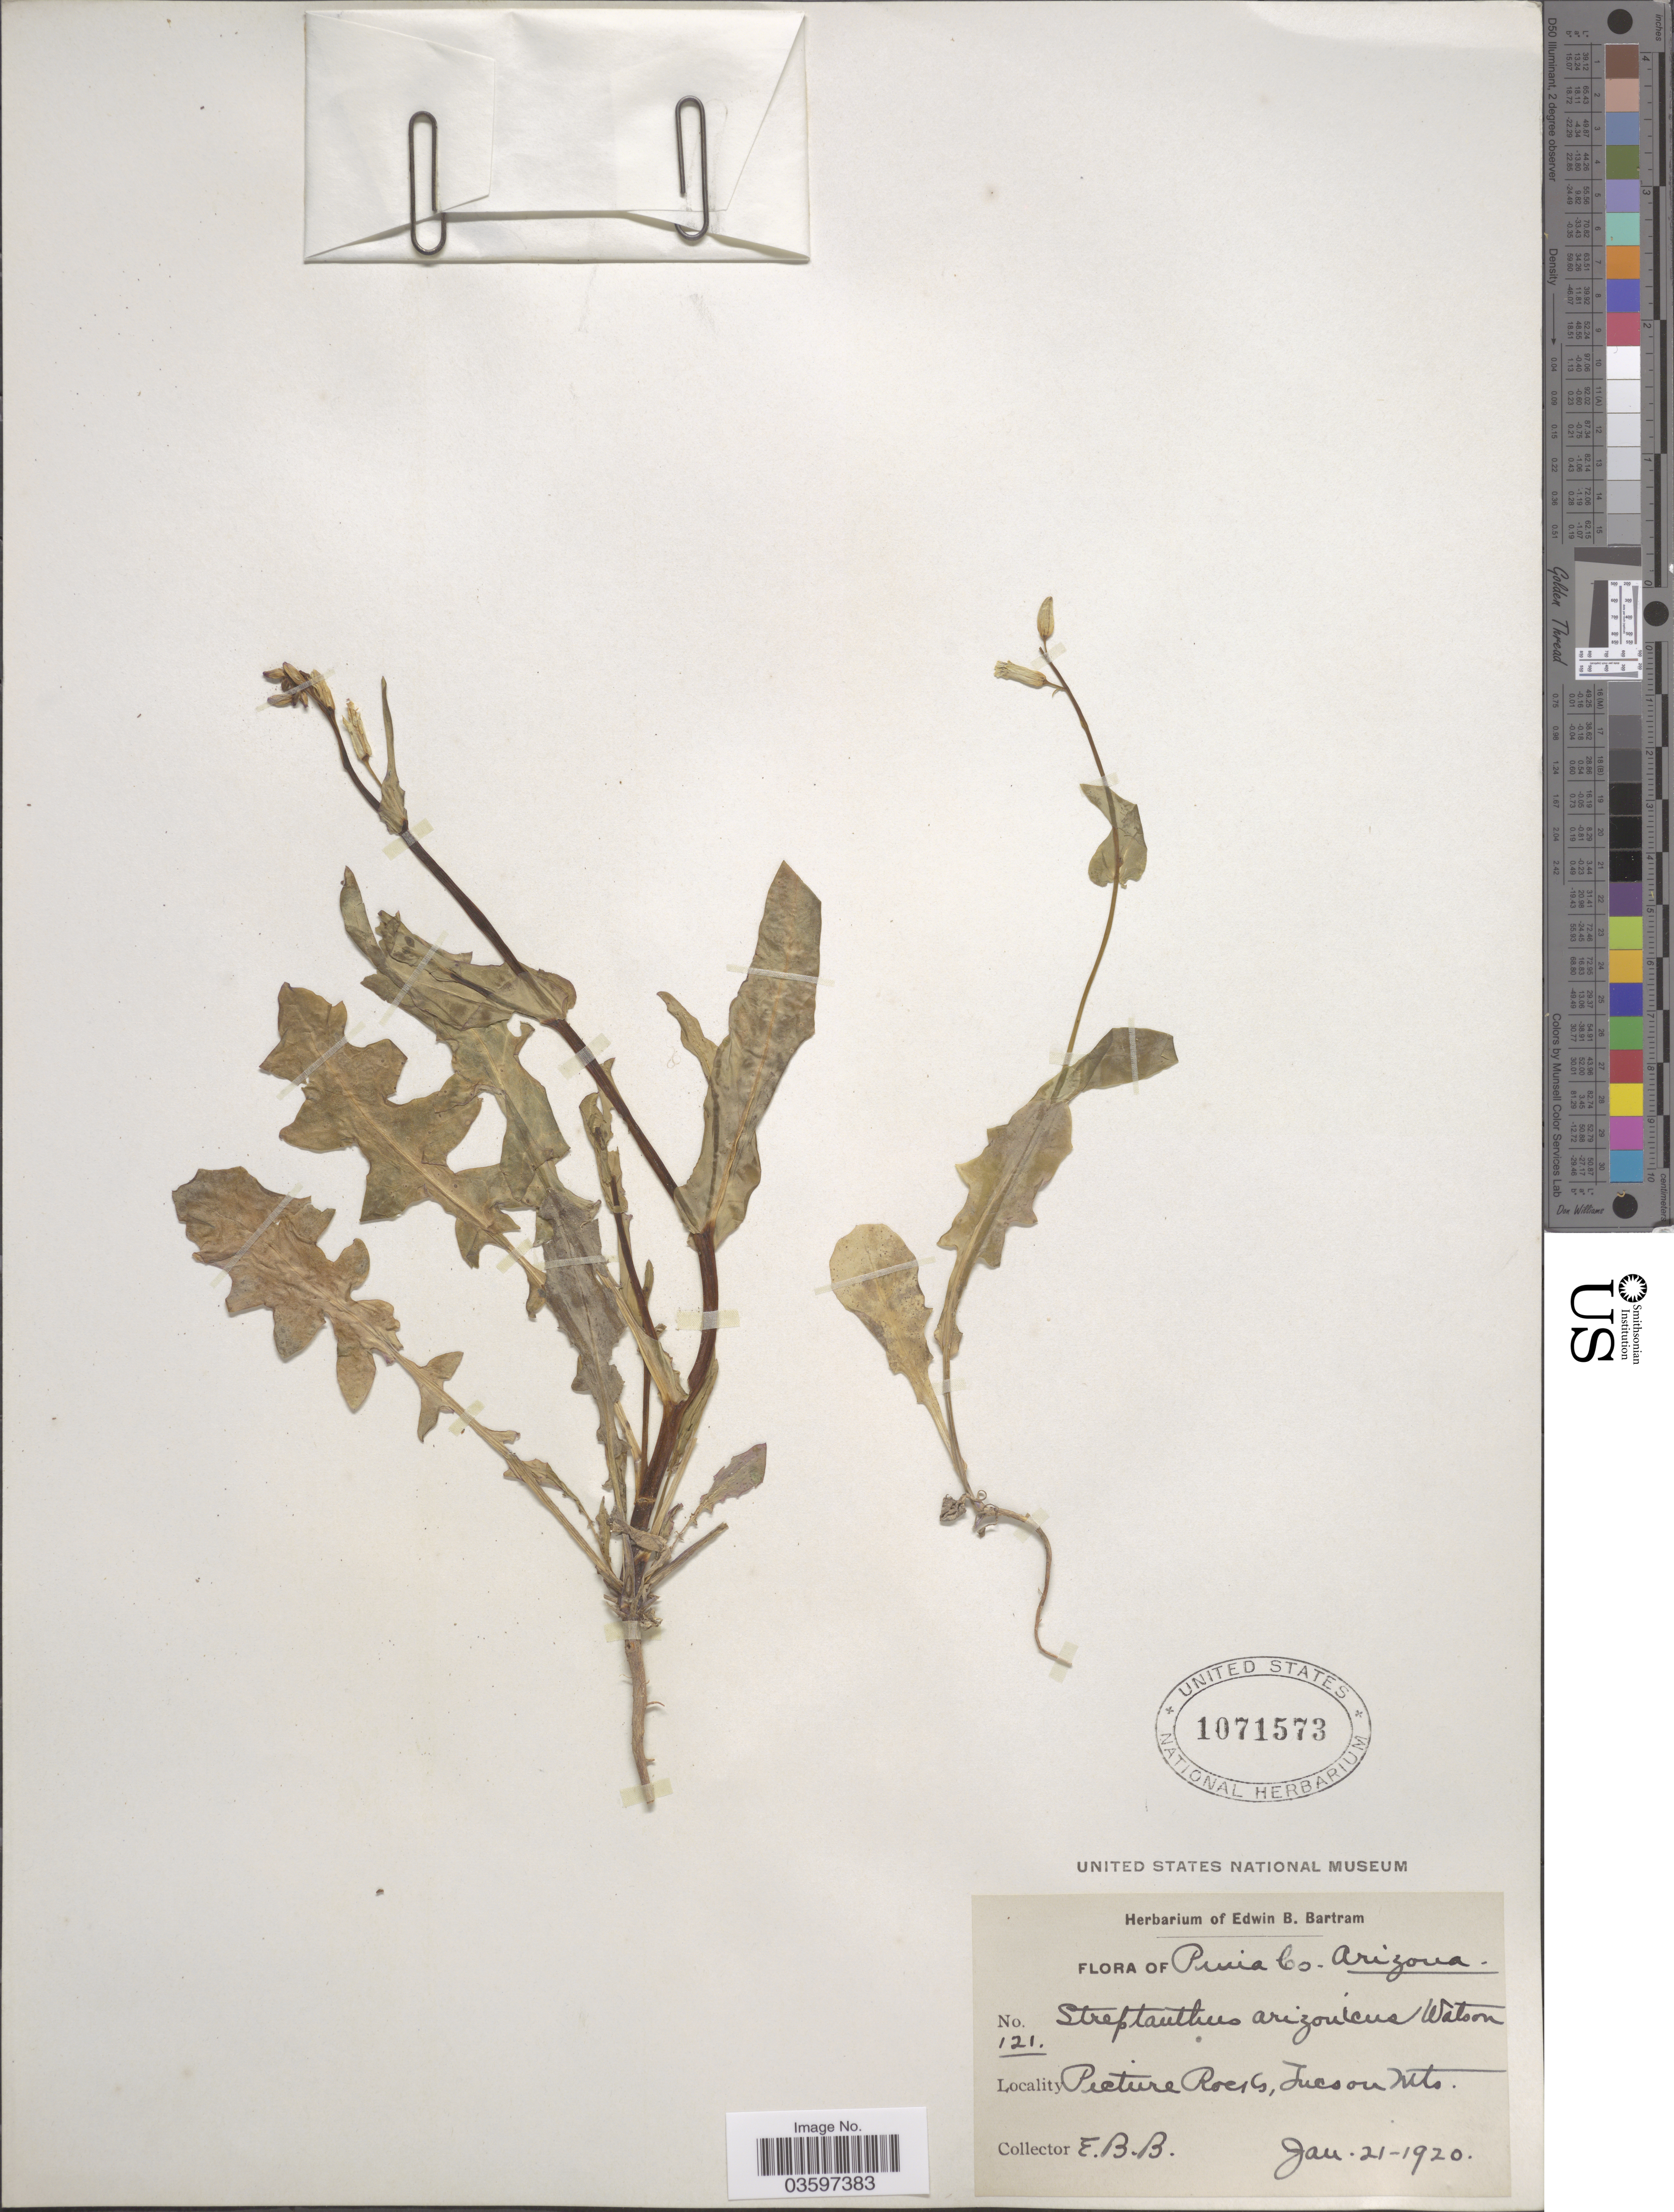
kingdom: Plantae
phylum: Tracheophyta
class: Magnoliopsida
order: Brassicales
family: Brassicaceae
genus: Streptanthus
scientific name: Streptanthus arizonicus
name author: S. Watson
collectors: E. B. Bartram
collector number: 121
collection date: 1920-01-21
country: United States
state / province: Arizona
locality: Pima Co. Picture Rocks, Tucson Mts.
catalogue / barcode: US 1071573